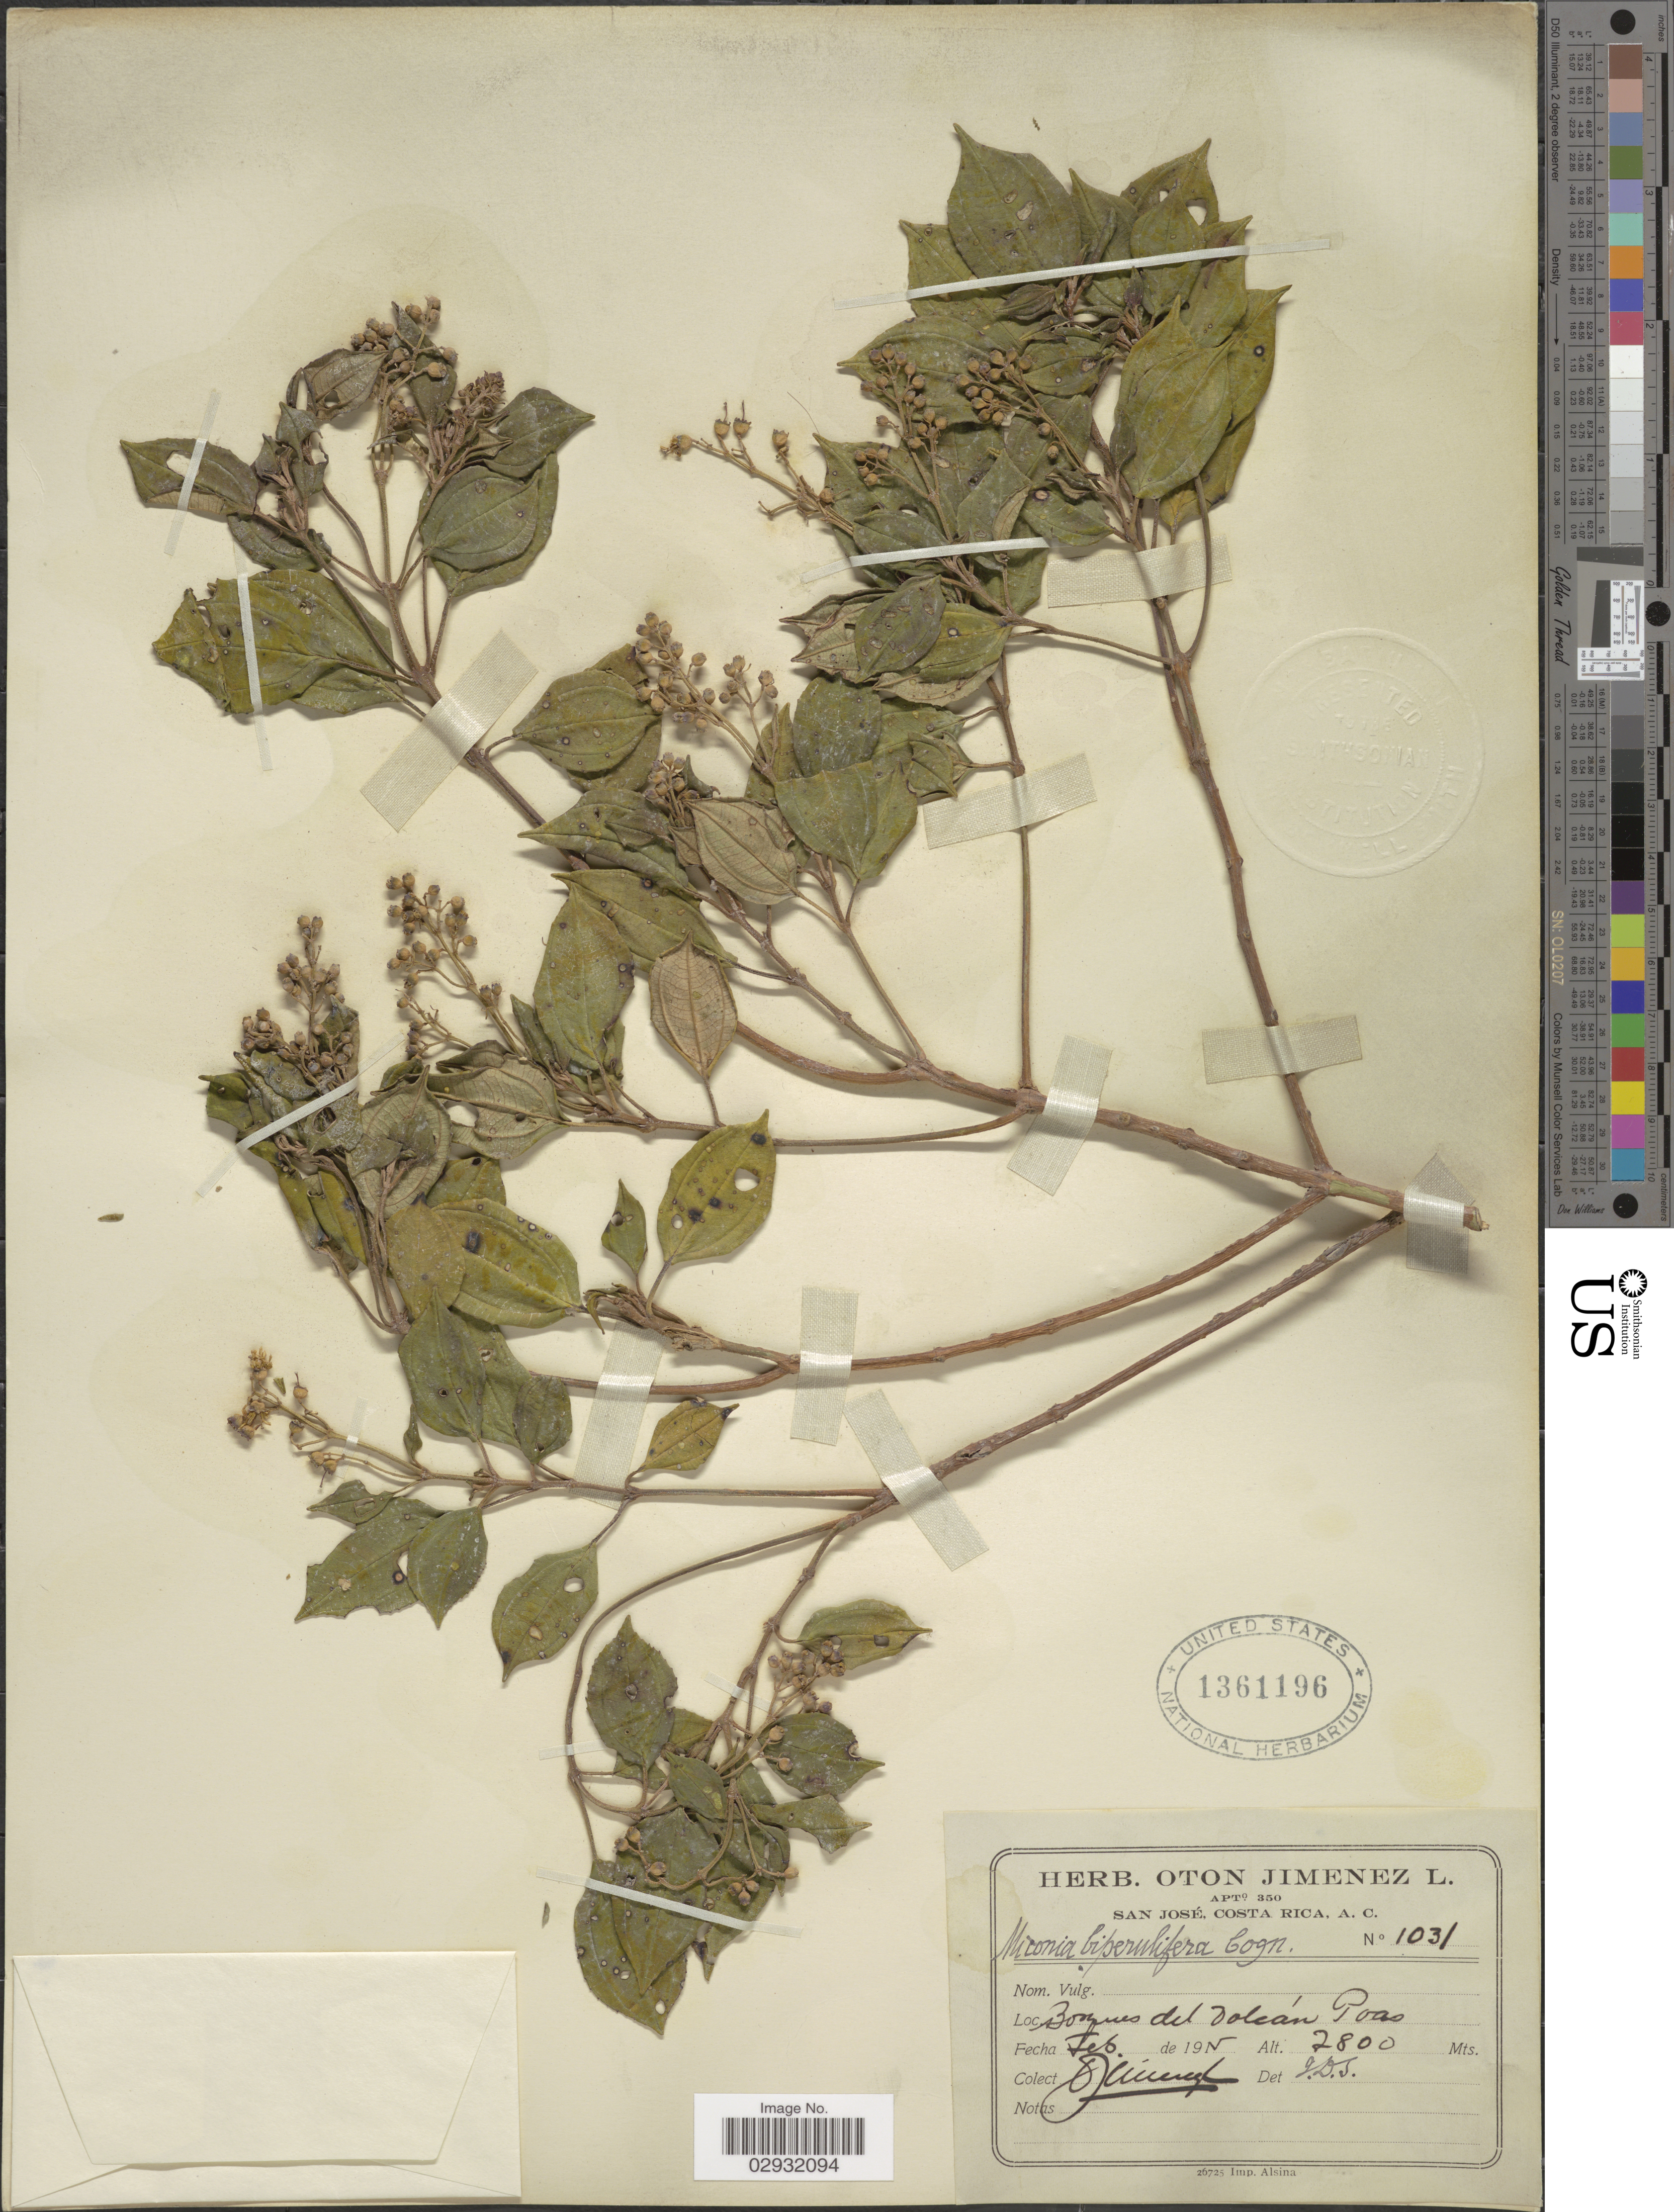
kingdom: Plantae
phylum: Tracheophyta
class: Magnoliopsida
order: Myrtales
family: Melastomataceae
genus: Miconia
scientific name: Miconia biperulifera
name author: Cogn. in A. DC.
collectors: O. Jiménez L.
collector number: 1031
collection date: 1915-02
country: Costa Rica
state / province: Alajuela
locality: Bosques del Volcán Poas.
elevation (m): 7800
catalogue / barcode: US 1361196